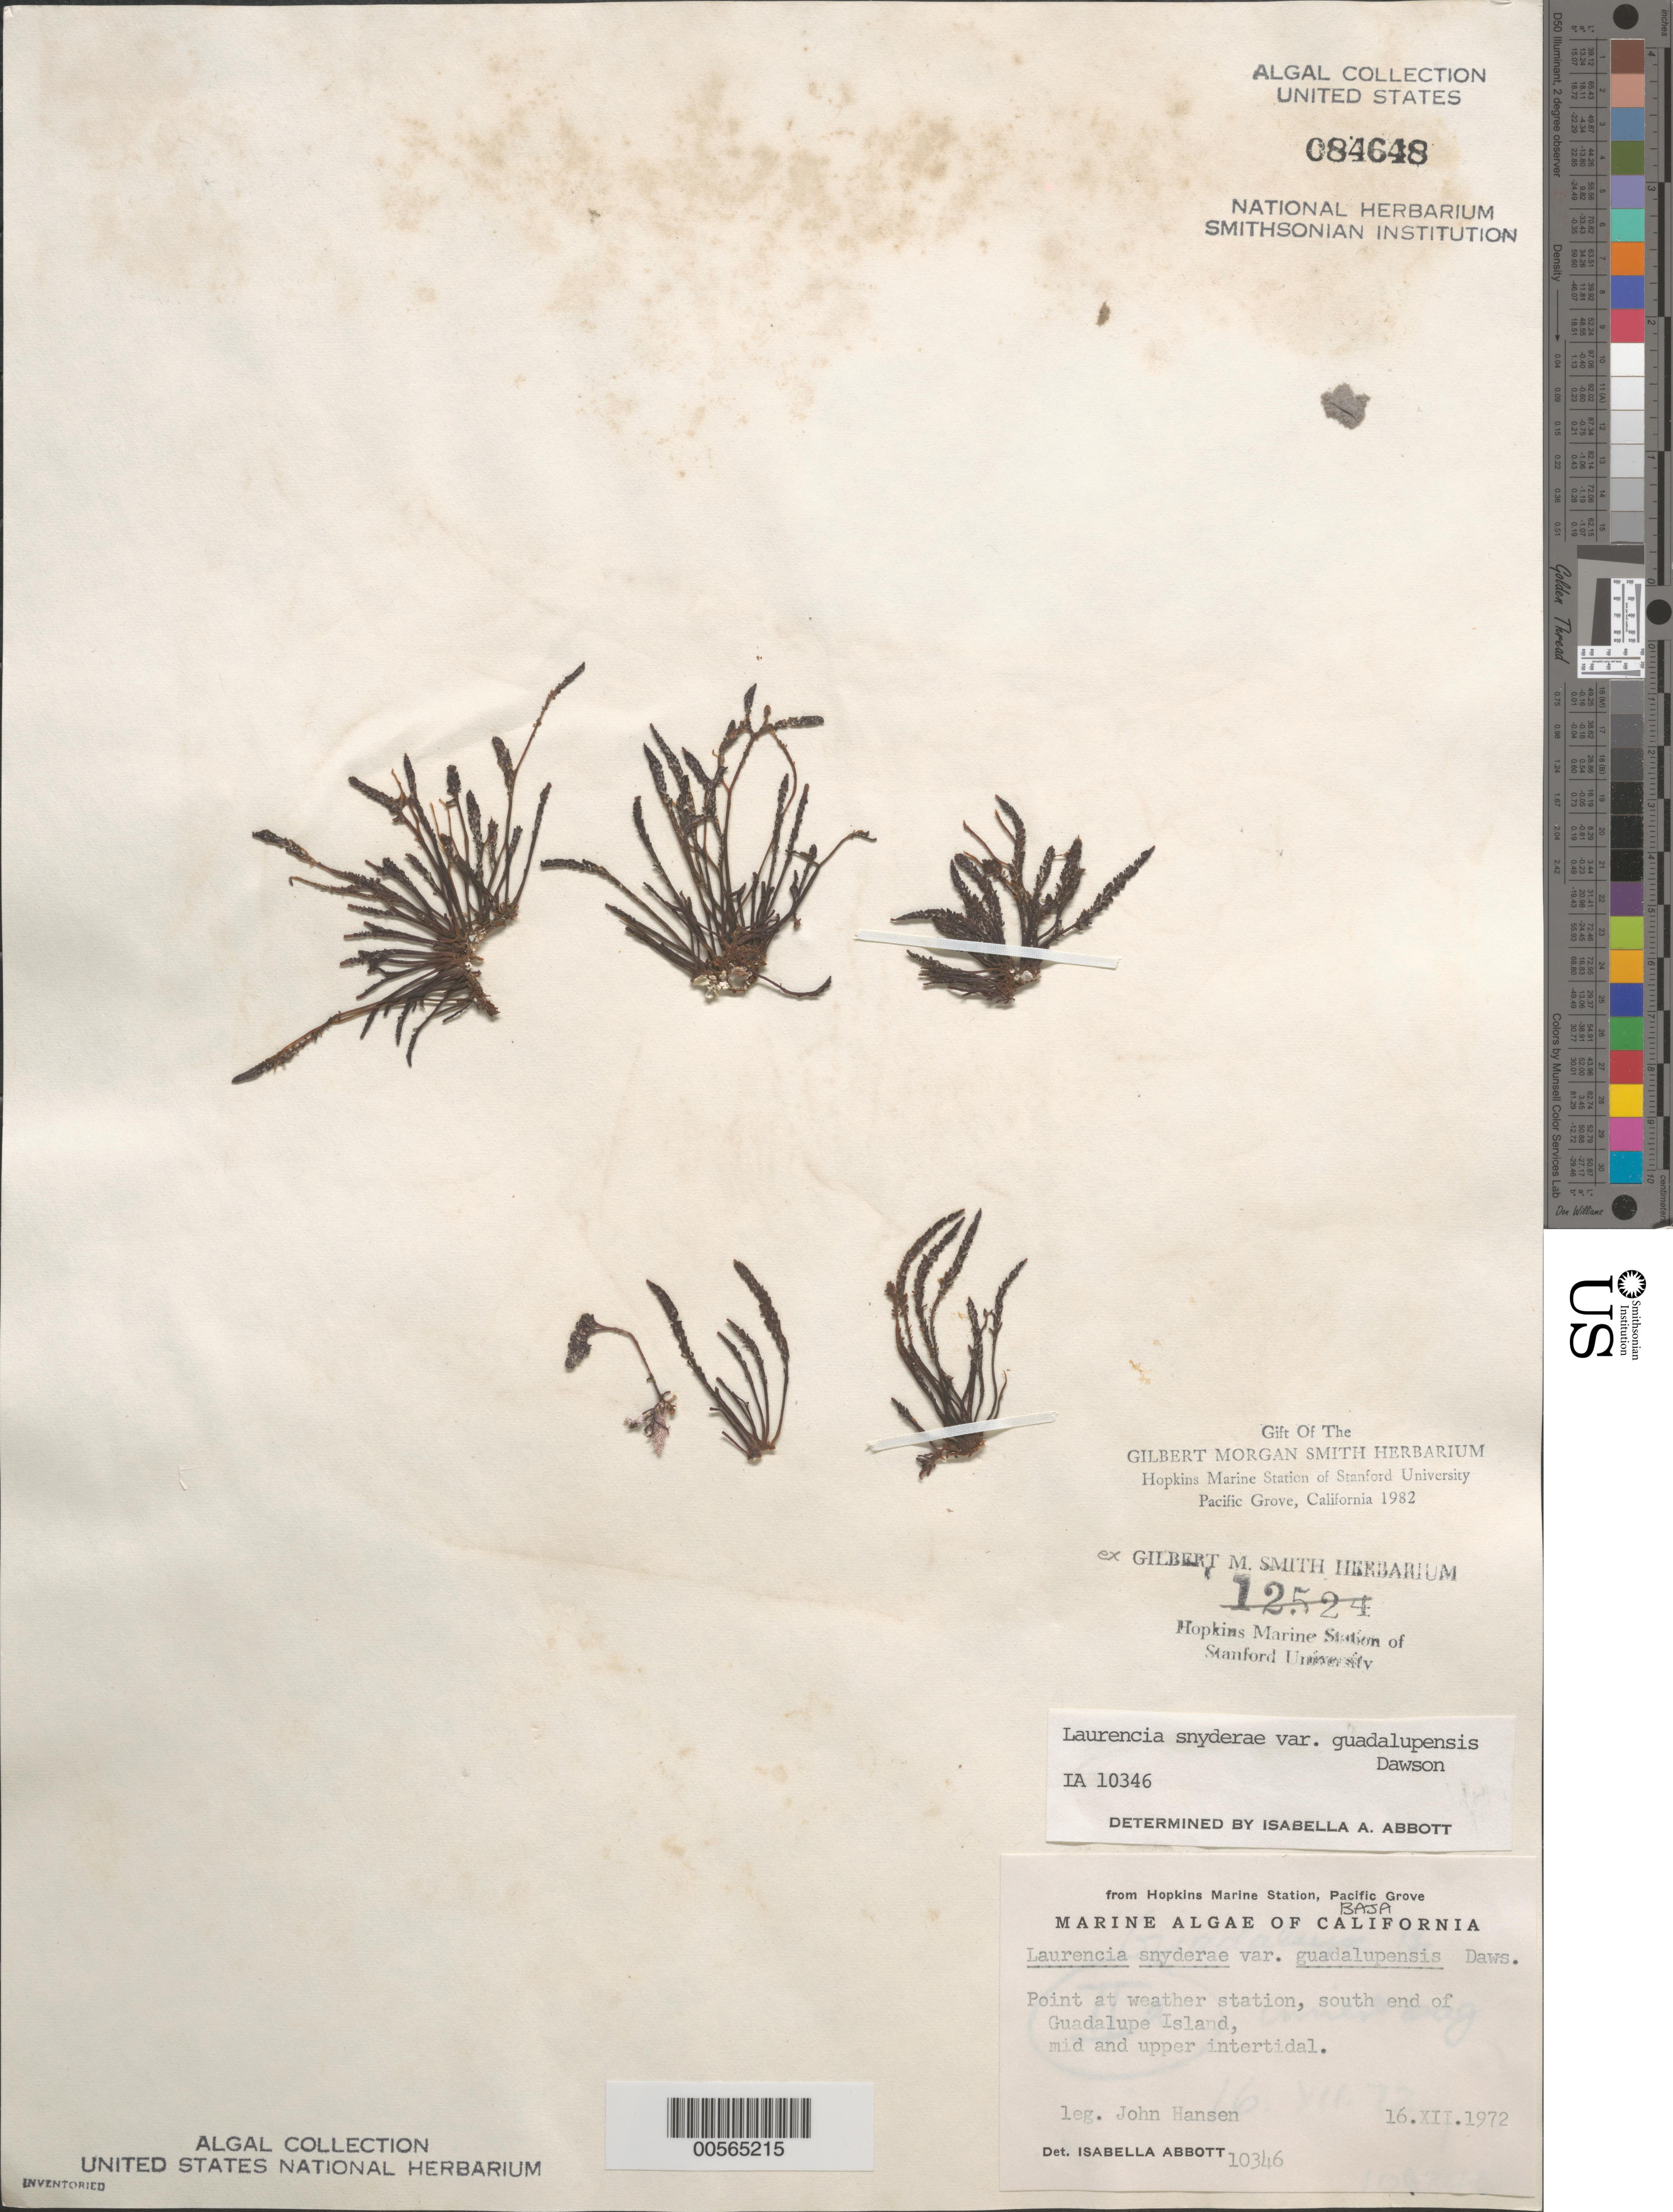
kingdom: Plantae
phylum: Rhodophyta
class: Florideophyceae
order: Ceramiales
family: Rhodomelaceae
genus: Laurencia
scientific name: Laurencia snyderae var. guadalupensis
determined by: Abbott, Isabella A.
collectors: J. Hansen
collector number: IAA 10346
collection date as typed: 16 Dec 1972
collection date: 1972-12-16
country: Mexico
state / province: Baja California Norte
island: Islote Negro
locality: Off east side of Isla Guadalupe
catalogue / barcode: US 84648